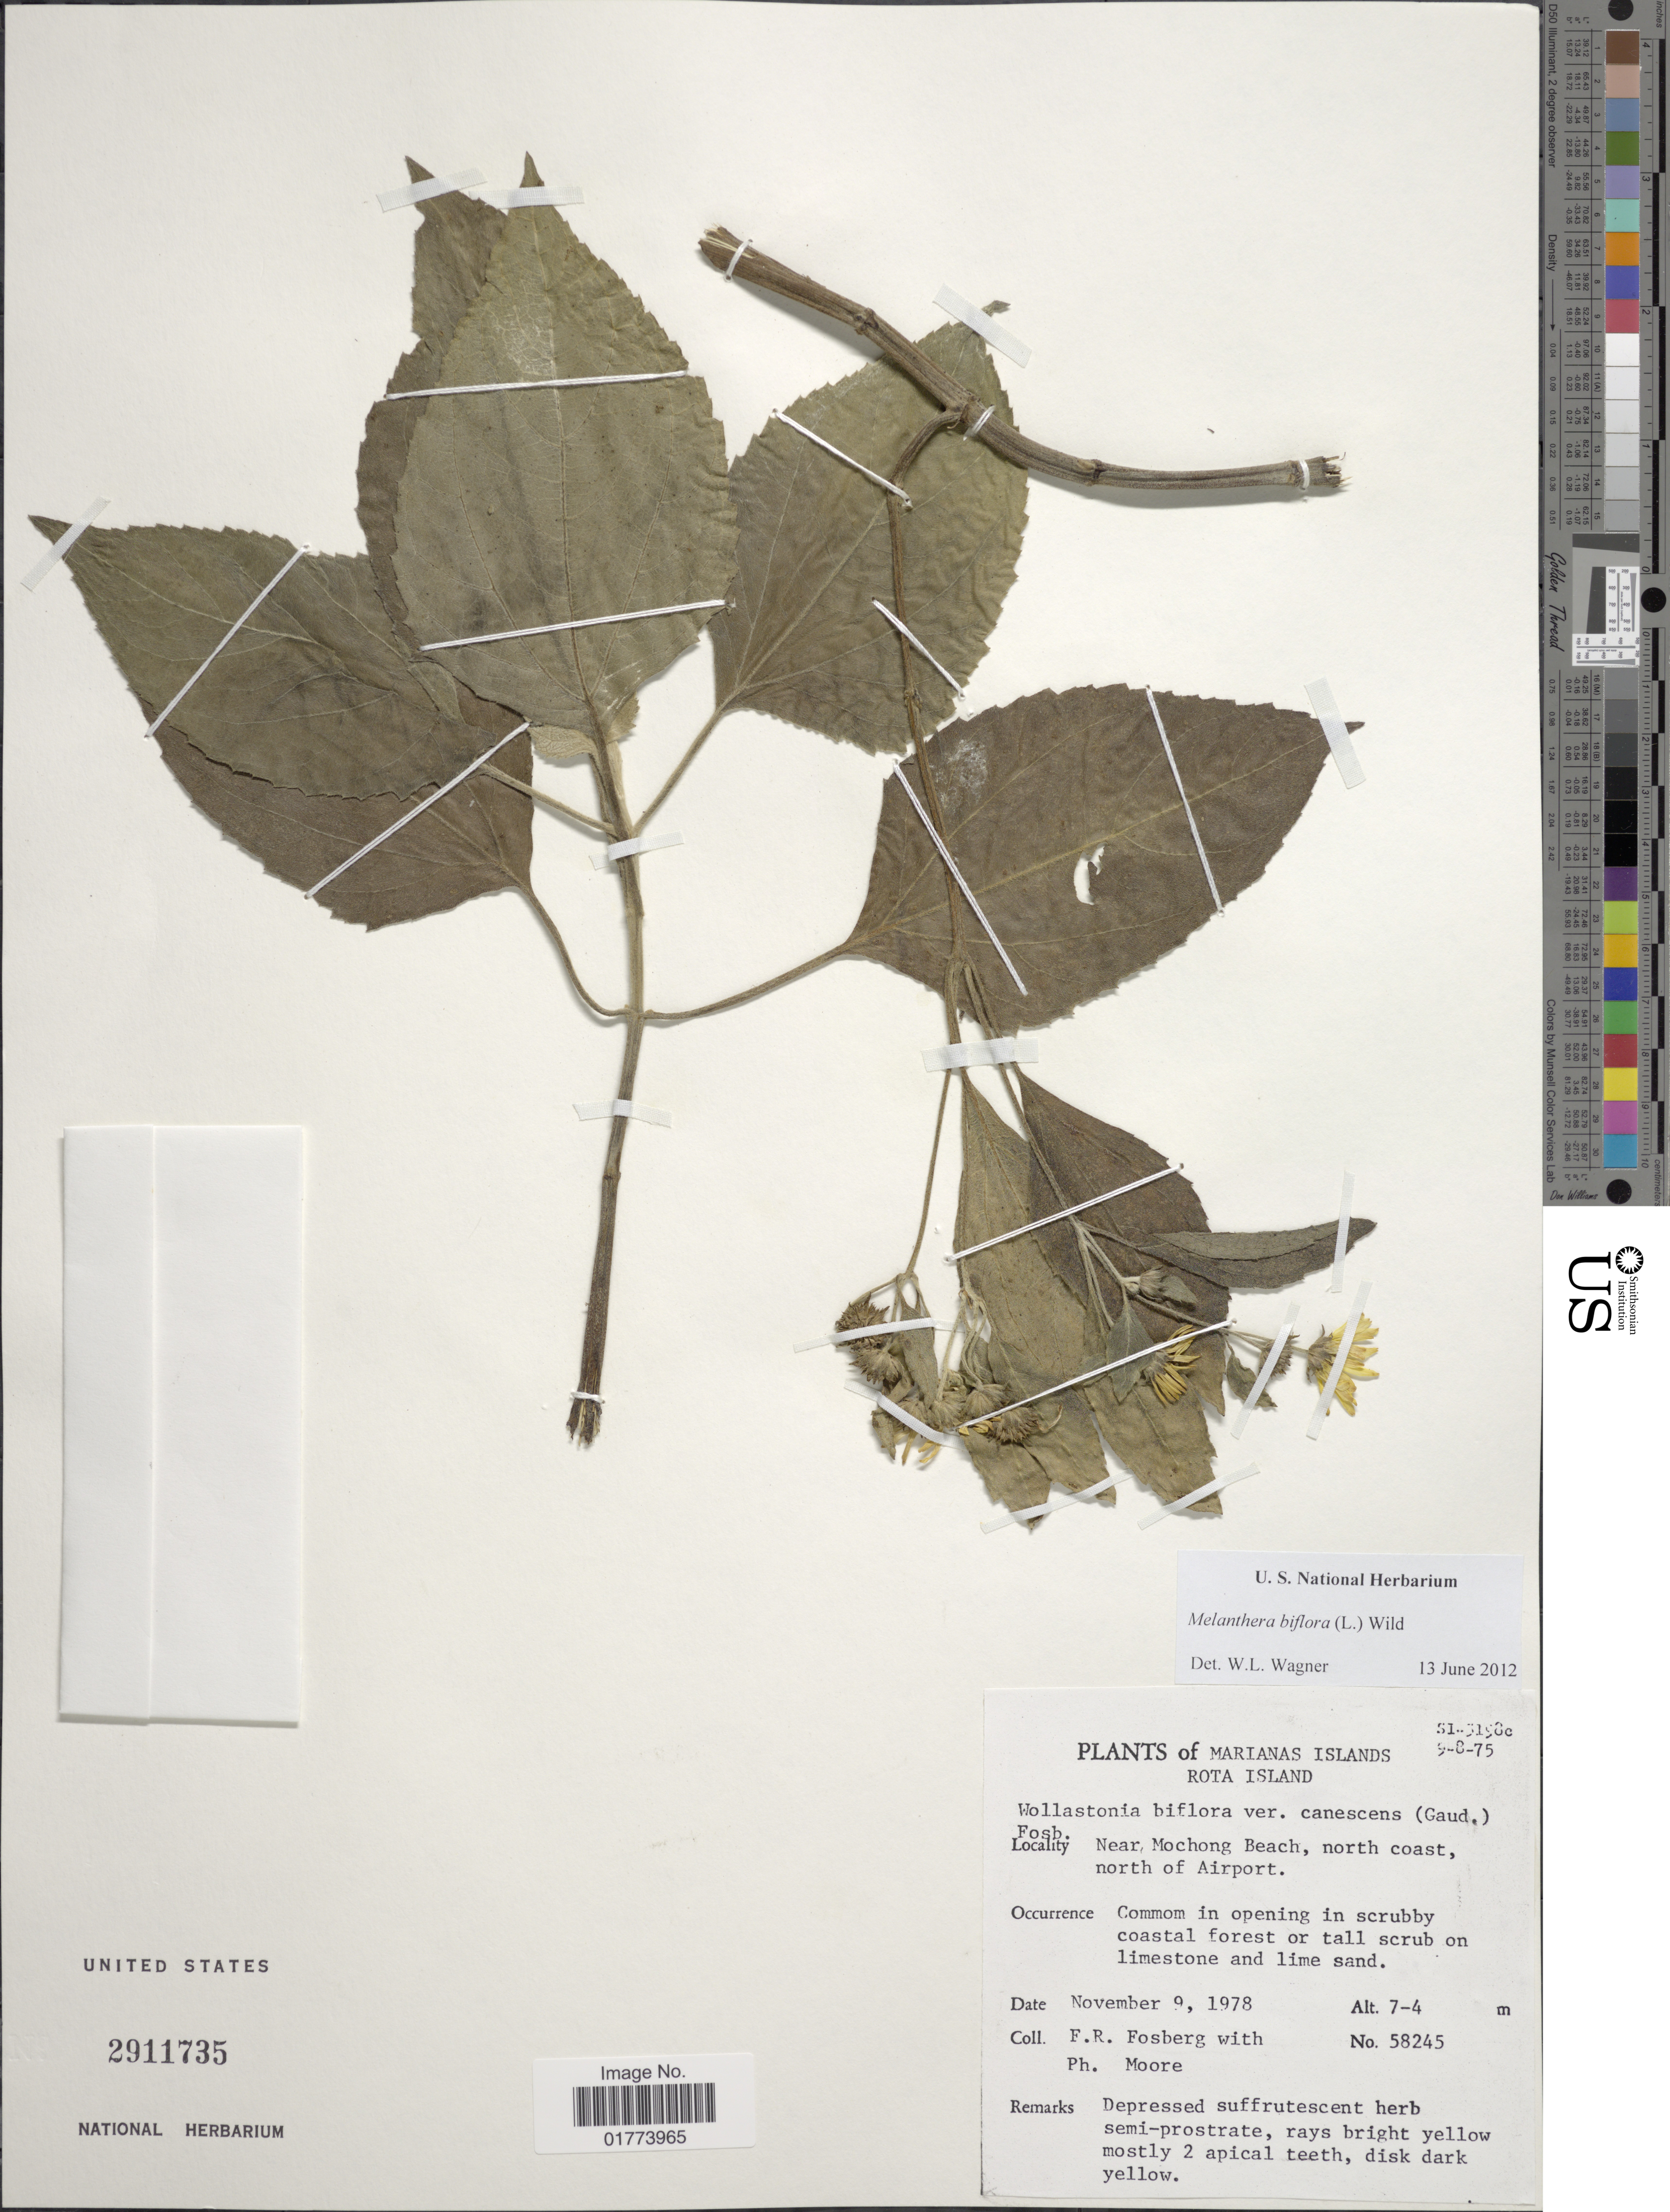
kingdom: Plantae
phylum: Tracheophyta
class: Magnoliopsida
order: Asterales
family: Asteraceae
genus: Wollastonia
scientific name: Wollastonia uniflora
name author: (Willd.) Orchard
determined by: Wagner, W. L., (BOT), Smithsonian Institution - National Museum of Natural History (UNITED STATES)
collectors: F. R. Fosberg & P. Moore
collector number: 58245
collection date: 1978-11-09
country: Northern Mariana Islands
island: Rota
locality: Rota Island, near Mochong Beach, north coast, north of Airport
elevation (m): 4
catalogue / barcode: US 2911735